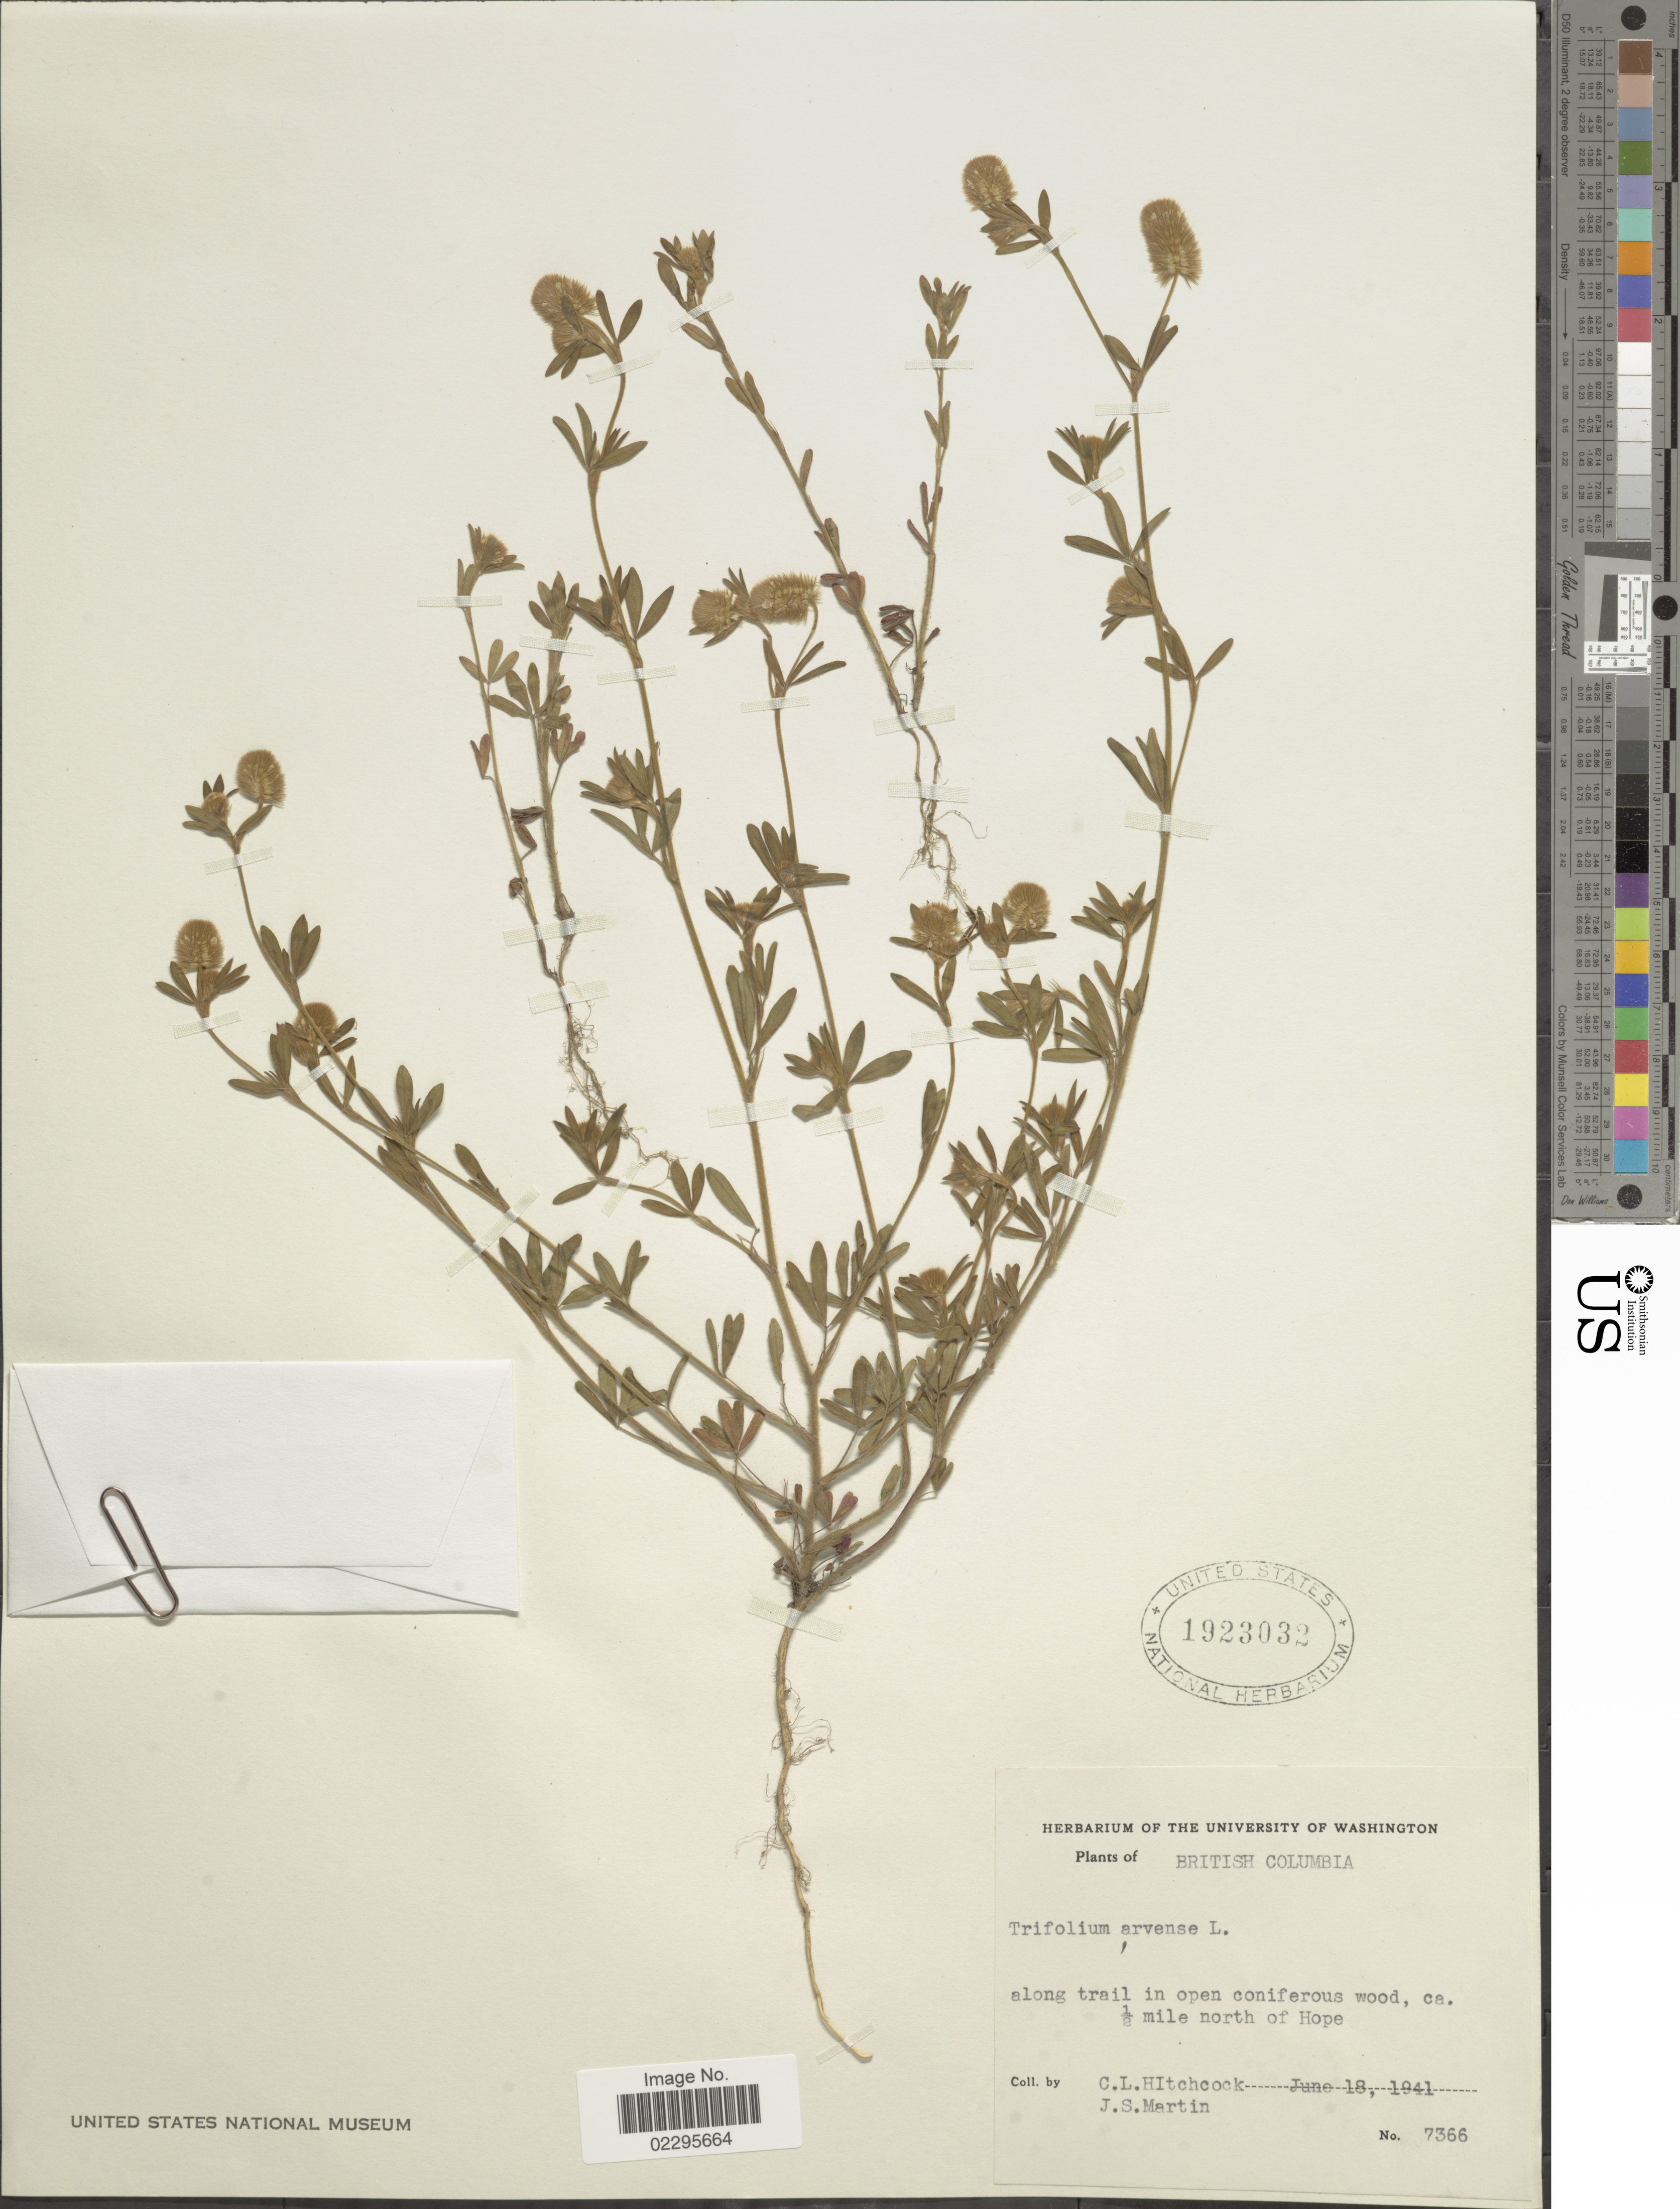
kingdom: Plantae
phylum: Tracheophyta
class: Magnoliopsida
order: Fabales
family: Fabaceae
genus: Trifolium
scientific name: Trifolium arvense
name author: L.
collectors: C. L. Hitchcock & J. S. Martin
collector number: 7366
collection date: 1941-06-18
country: Canada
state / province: British Columbia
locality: Along trail in open coniferous wood, ca. 1/2 mile north of Hope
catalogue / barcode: US 1923032